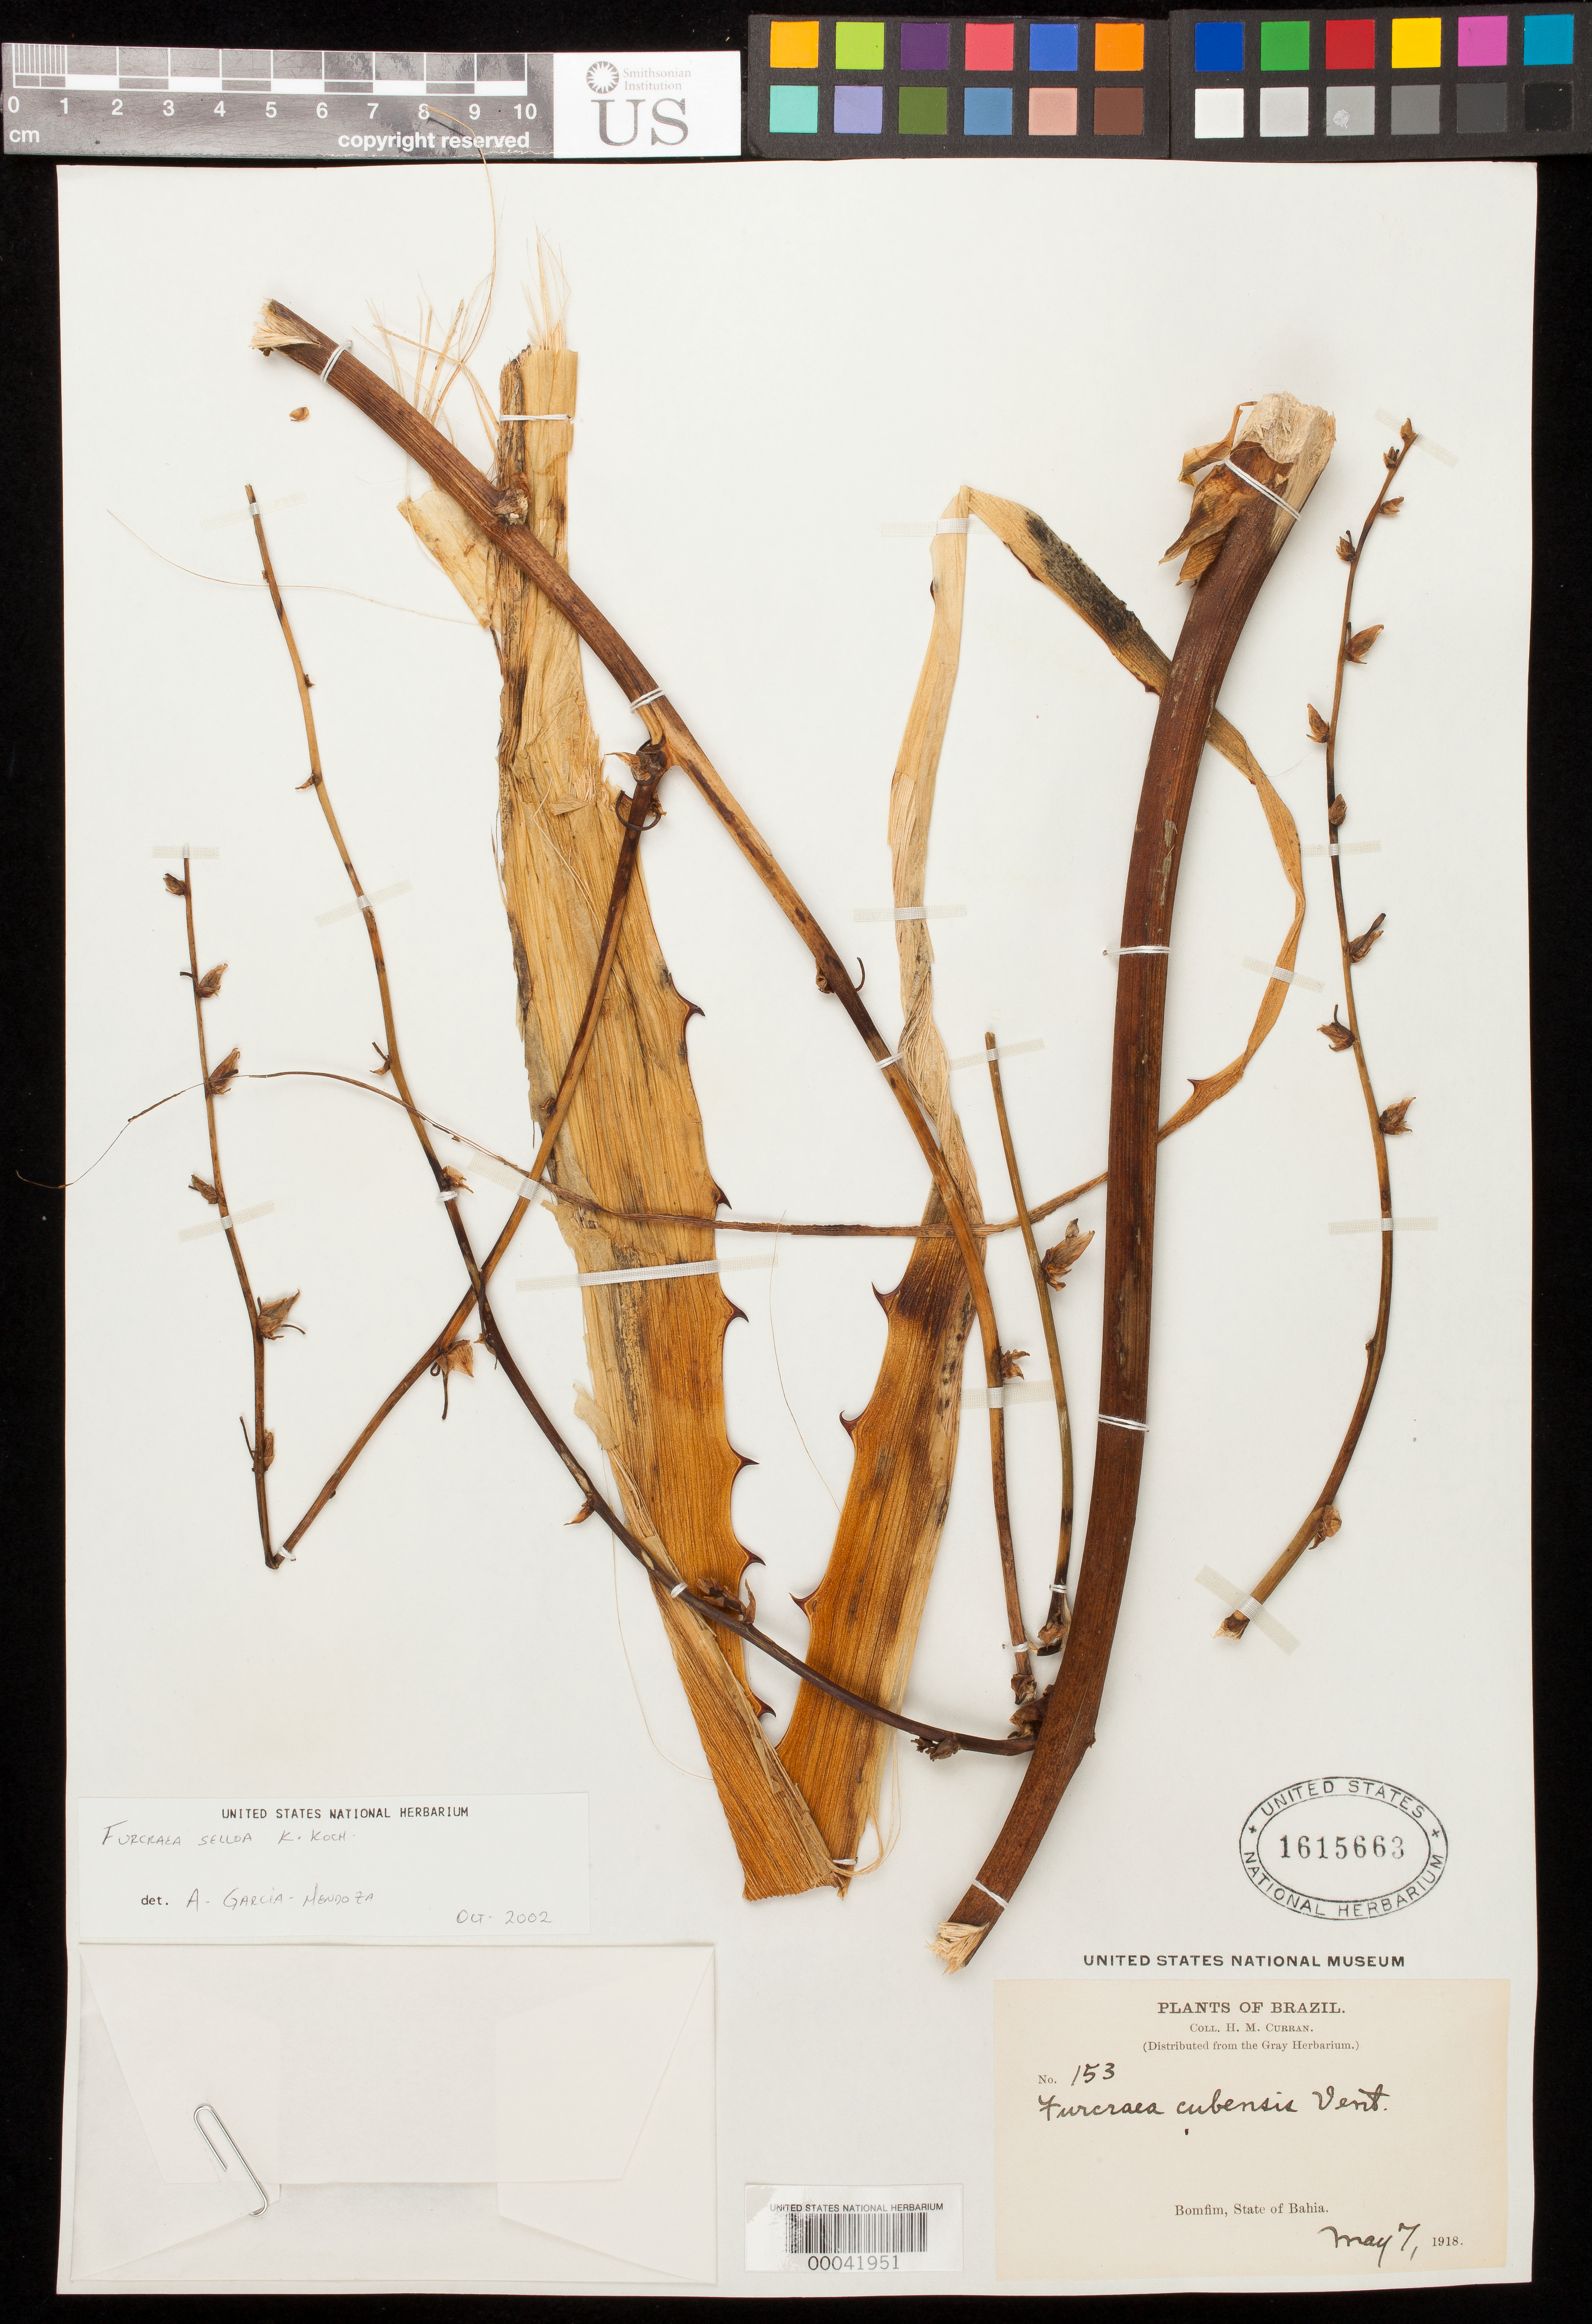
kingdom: Plantae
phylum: Tracheophyta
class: Liliopsida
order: Asparagales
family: Asparagaceae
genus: Furcraea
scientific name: Furcraea selloa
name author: K. Koch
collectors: H. M. Curran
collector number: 153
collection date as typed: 07 May 1918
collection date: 1918-05-07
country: Brazil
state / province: Bahia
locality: Bomfim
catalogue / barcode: US 1615663